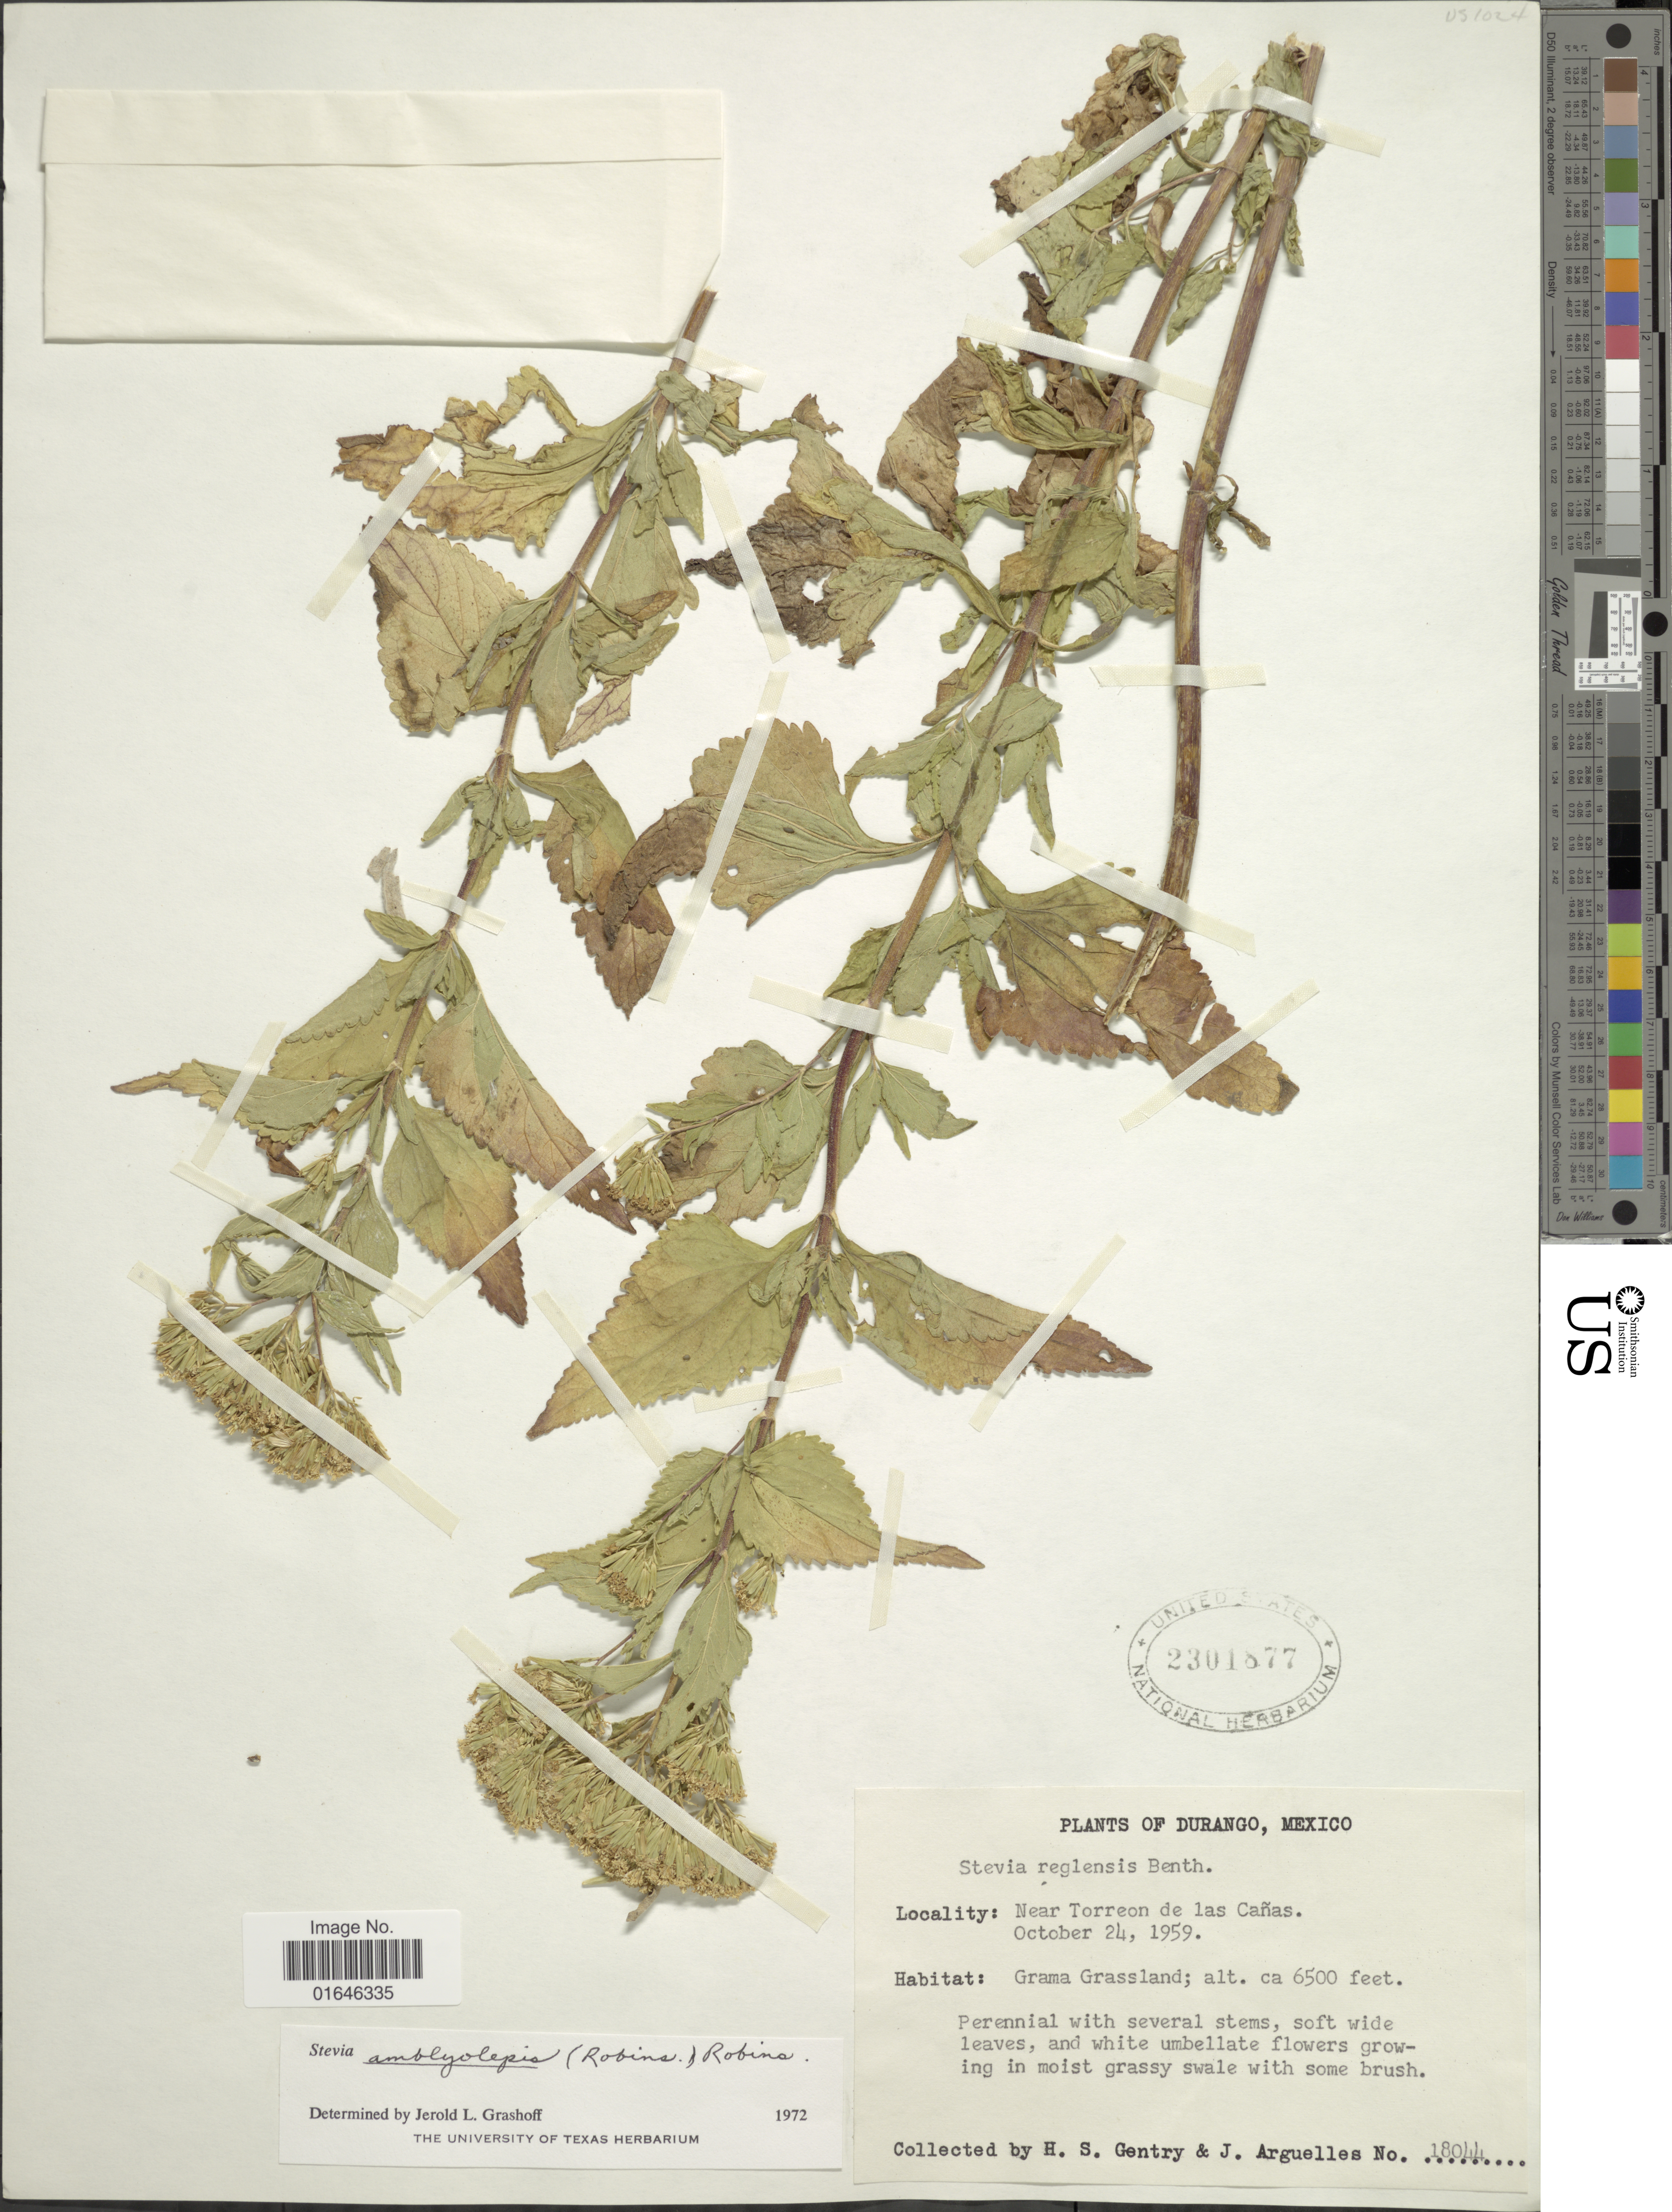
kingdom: Plantae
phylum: Tracheophyta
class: Magnoliopsida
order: Asterales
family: Asteraceae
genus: Stevia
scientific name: Stevia amblyolepis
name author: (B.L. Rob.) B.L. Rob.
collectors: H. S. Gentry & J. Arguelles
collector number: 18044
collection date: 1959-10-24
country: Mexico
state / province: Durango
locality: Near Torreon de las Cañas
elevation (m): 1981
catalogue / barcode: US 2301877